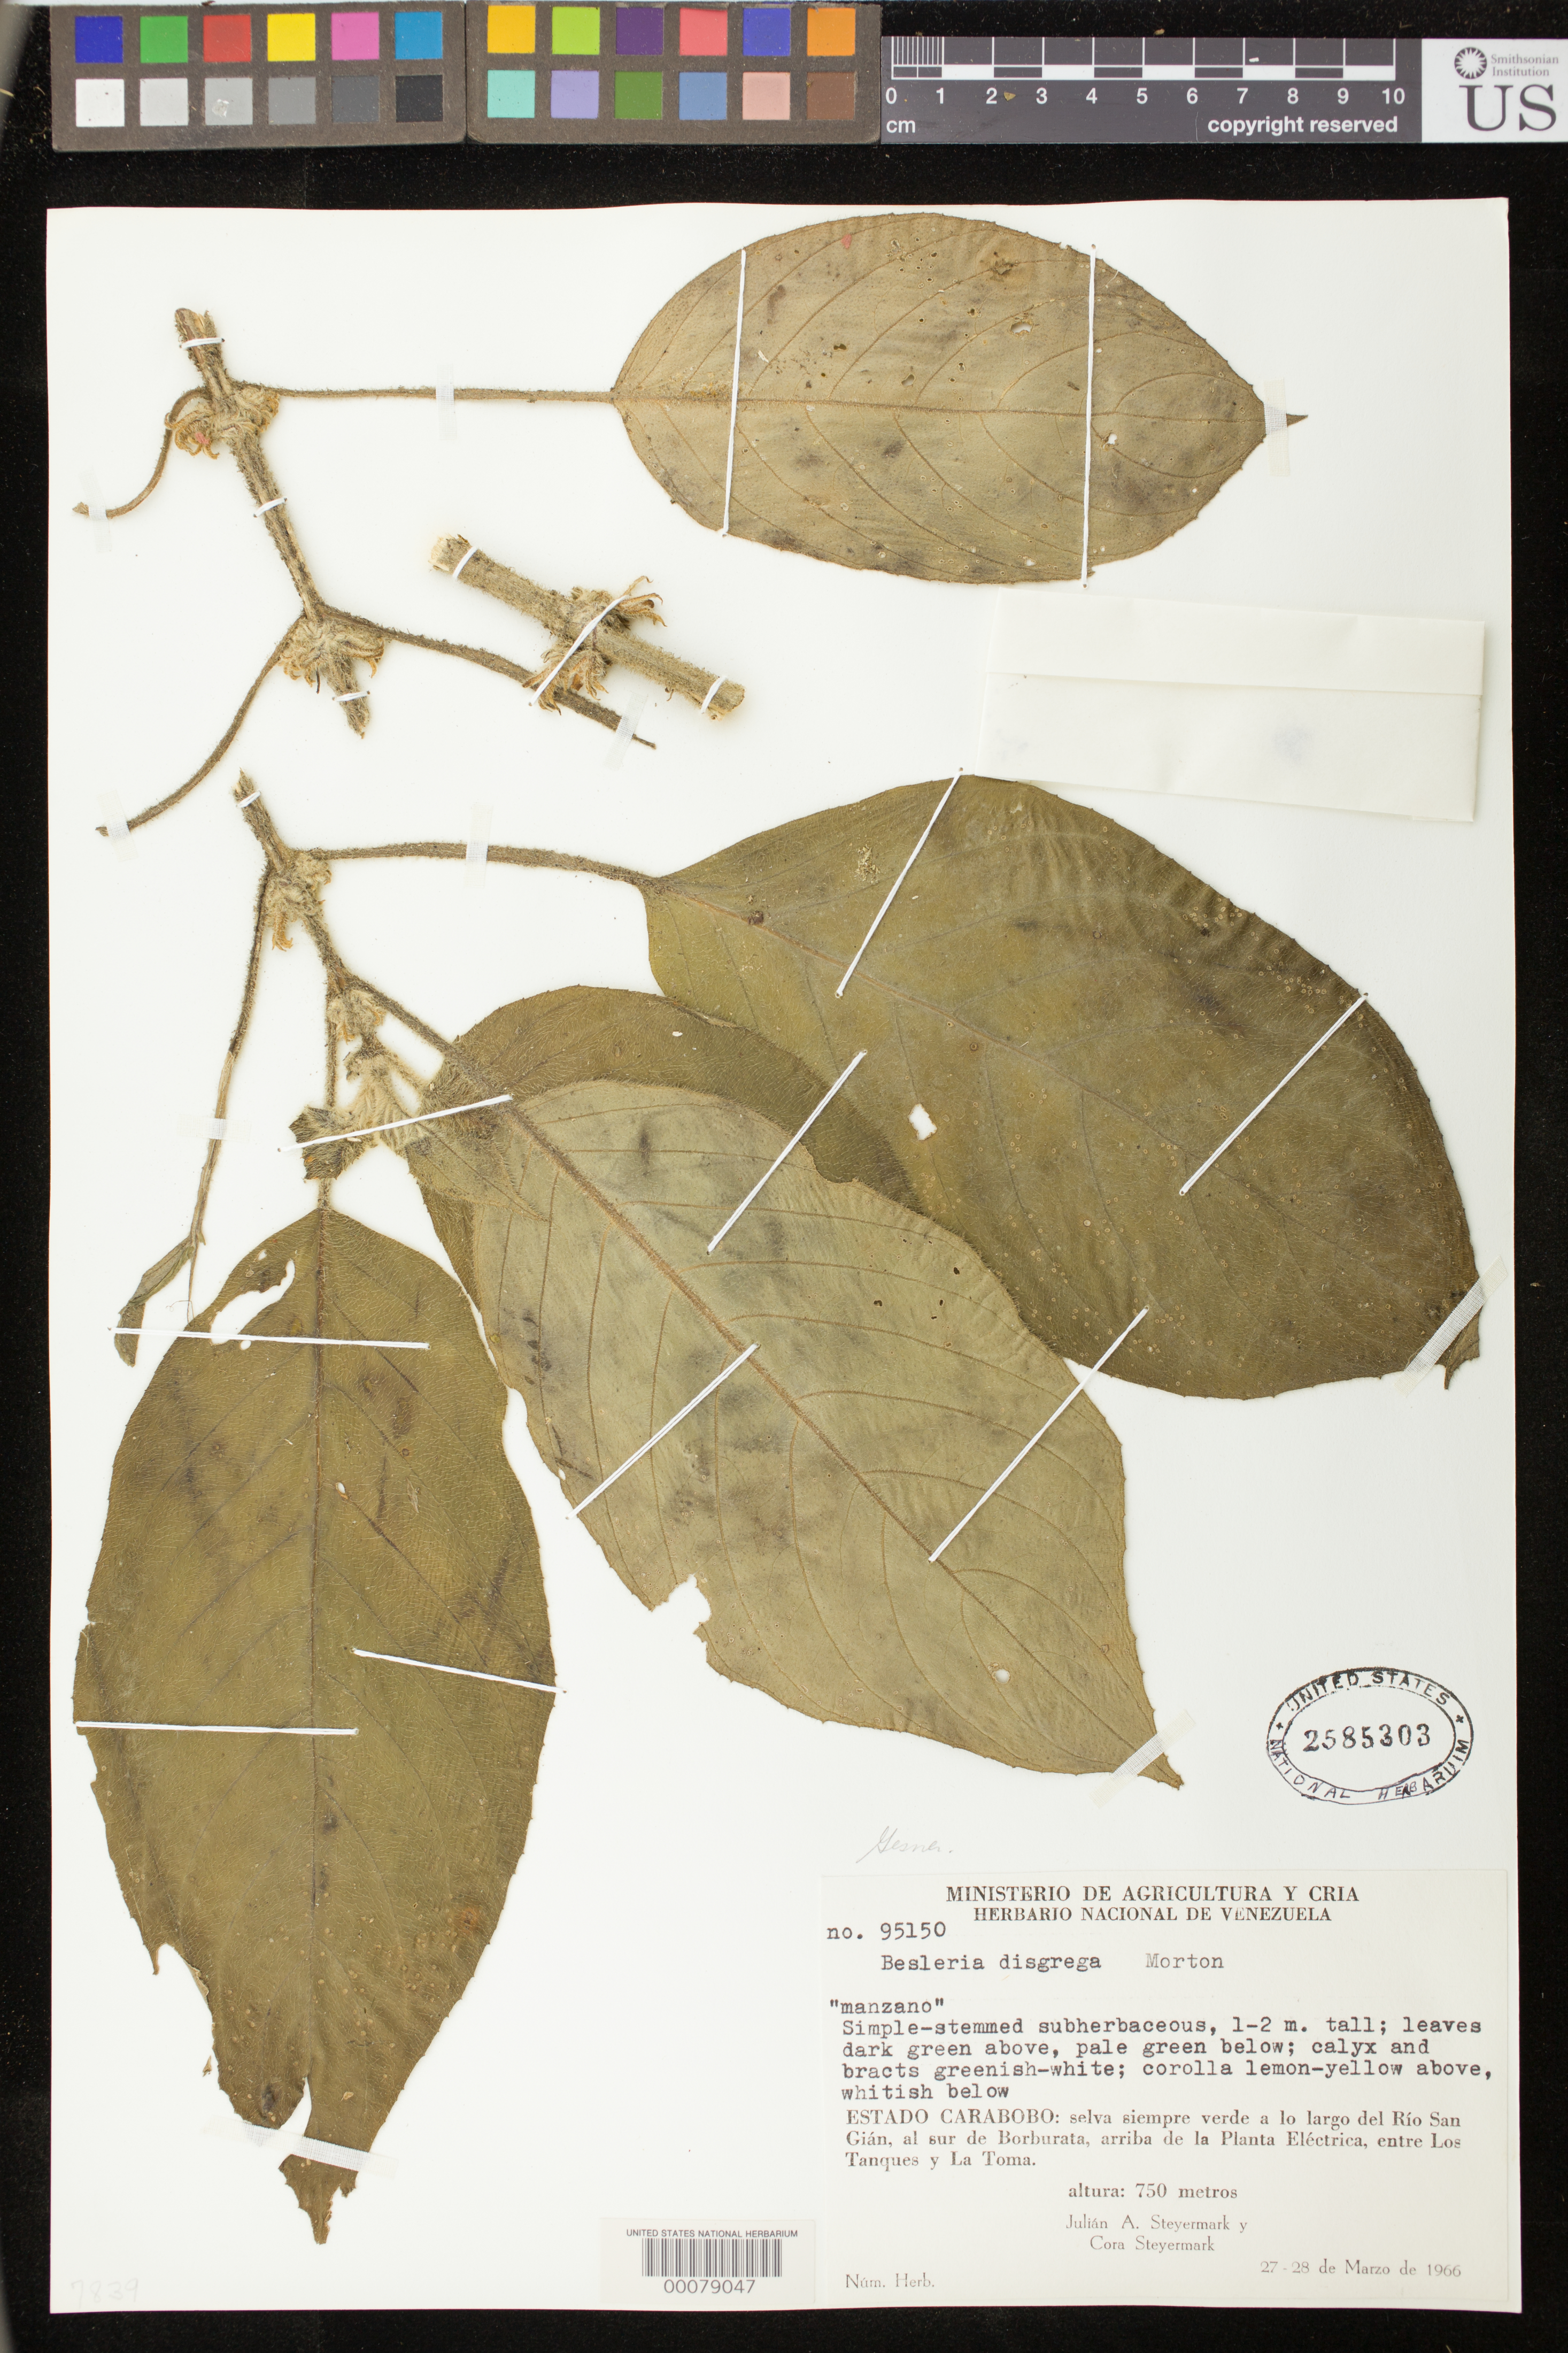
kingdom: Plantae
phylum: Tracheophyta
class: Magnoliopsida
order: Lamiales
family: Gesneriaceae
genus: Besleria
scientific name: Besleria disgrega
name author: C.V. Morton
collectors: J. Steyermark & C. Steyermark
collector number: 95150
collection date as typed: Mar 1966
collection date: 1966-03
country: Venezuela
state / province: Carabobo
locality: Rio San Gian, S of Borburata, above the electric plant, between Los Tanques and La Toma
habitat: Evergreen forest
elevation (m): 750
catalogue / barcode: US 2585303